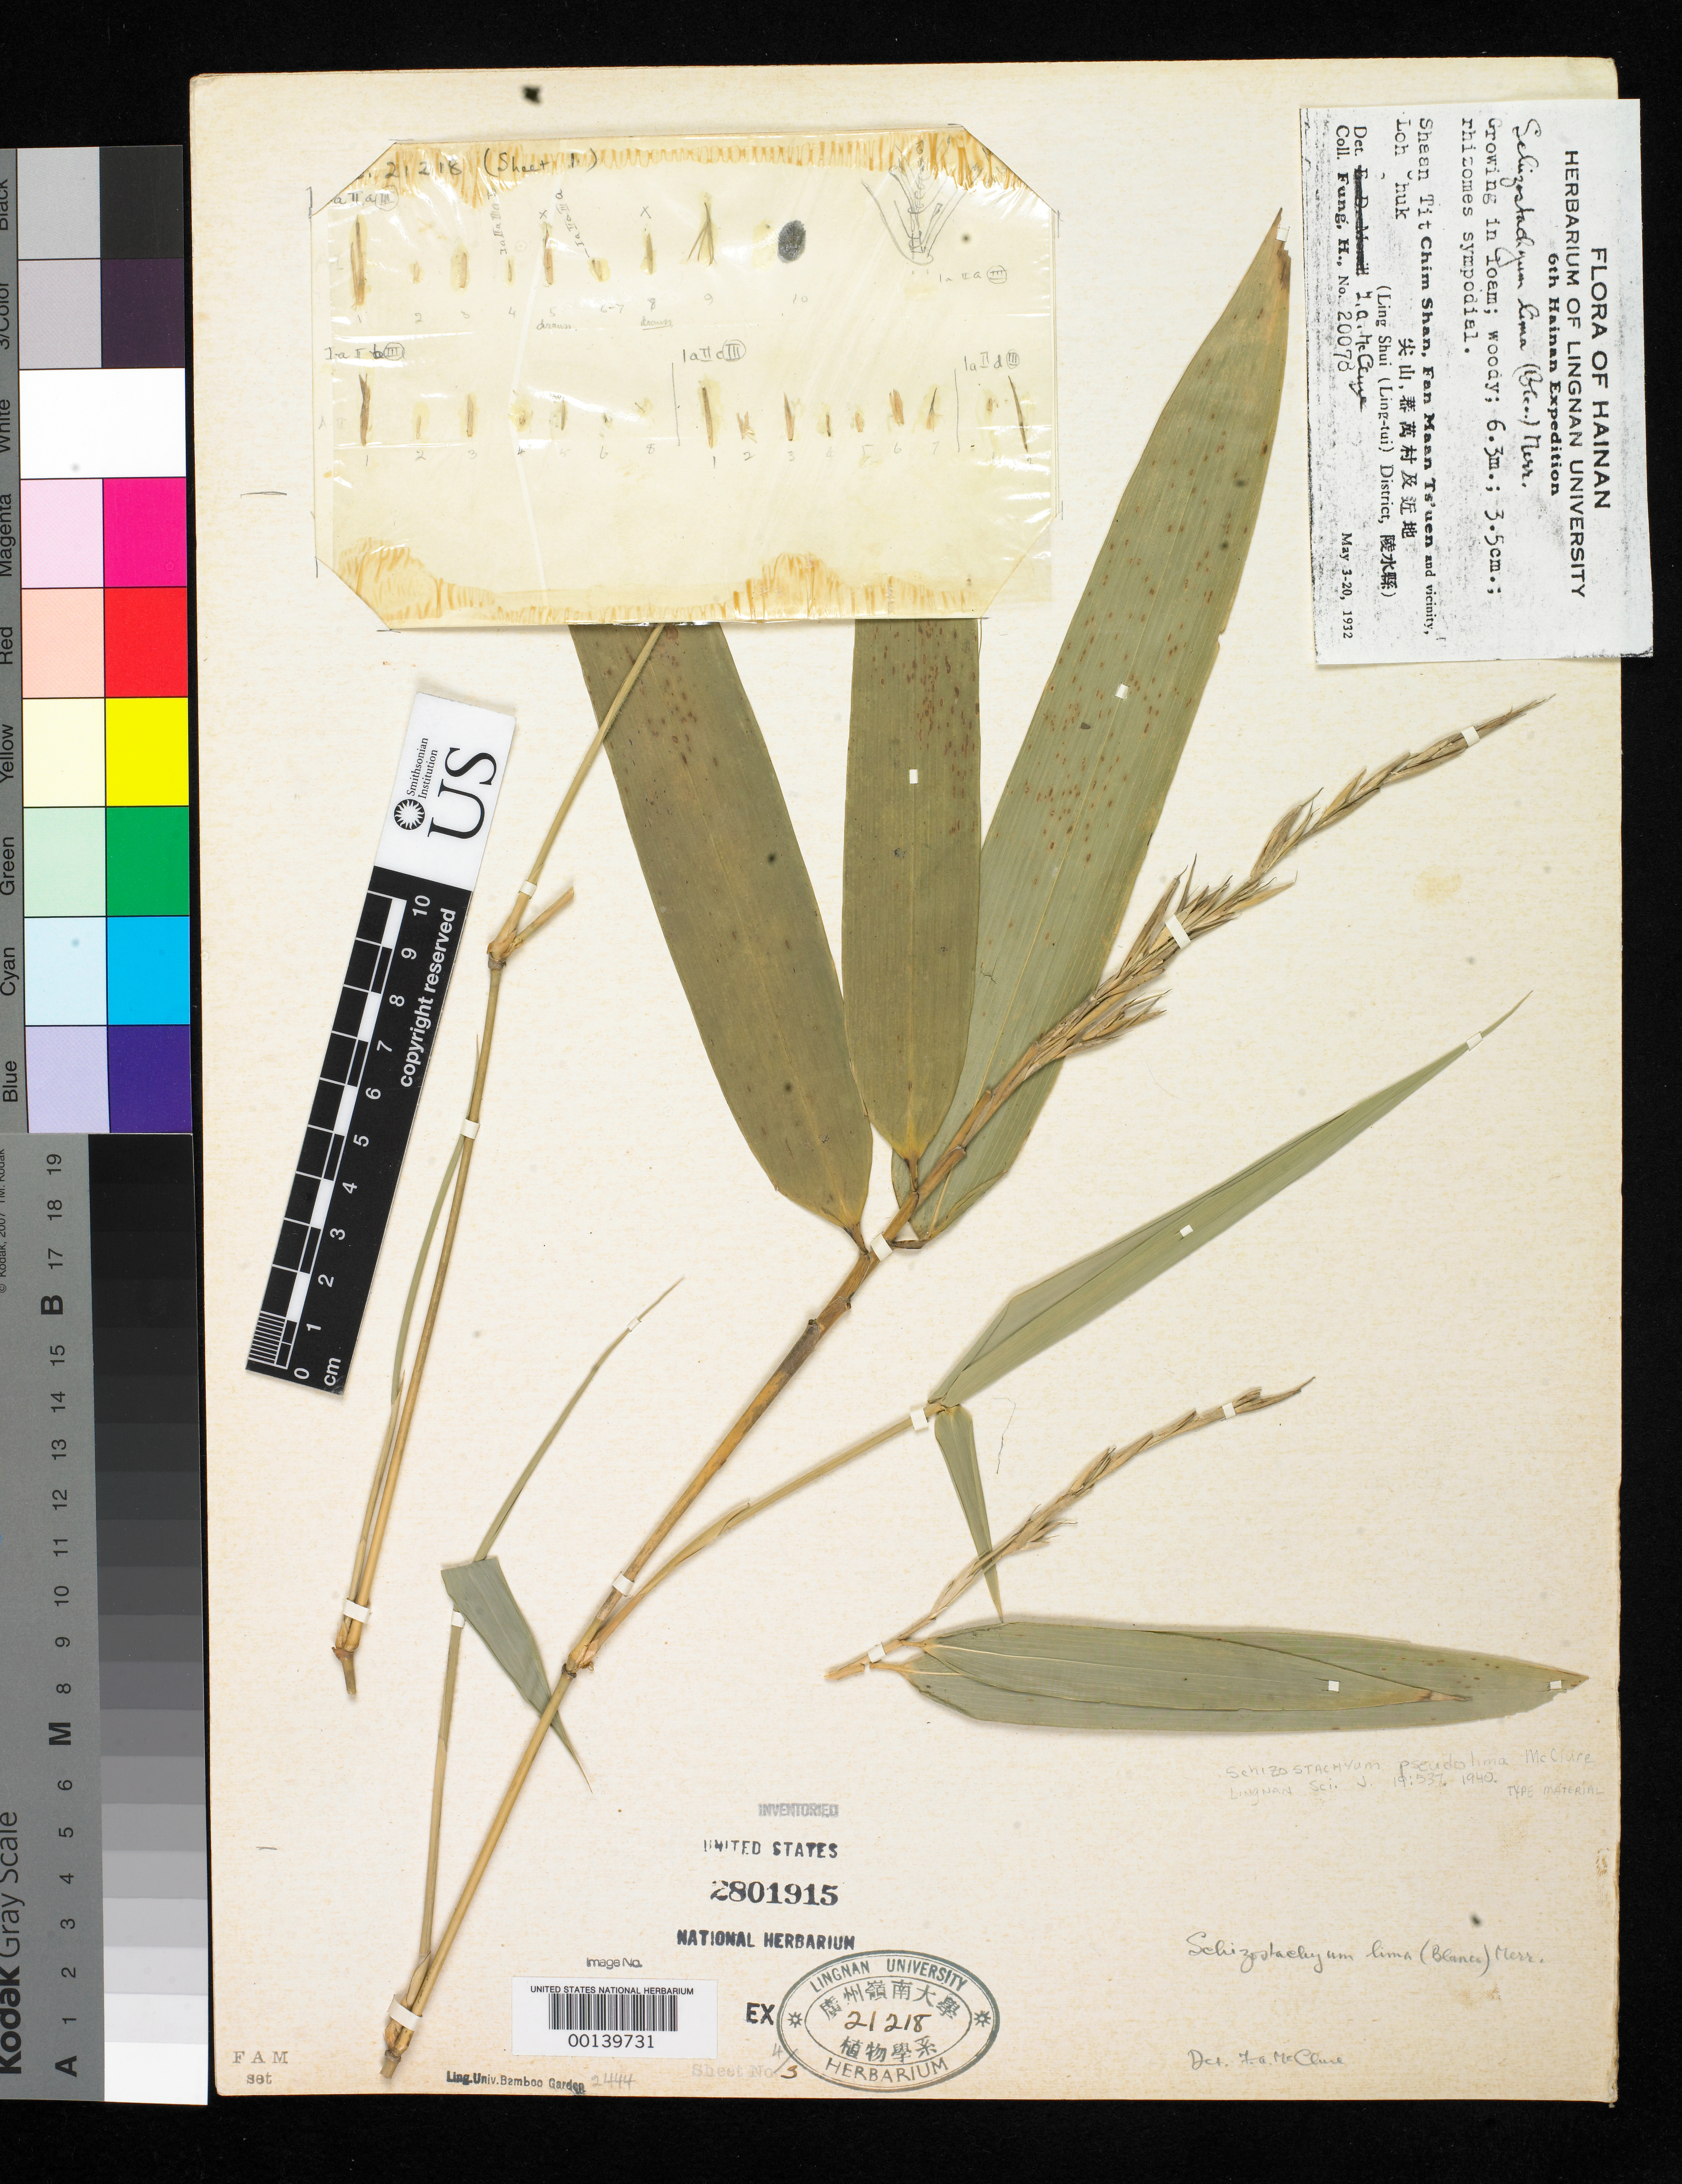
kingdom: Plantae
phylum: Tracheophyta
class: Liliopsida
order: Poales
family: Poaceae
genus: Schizostachyum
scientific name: Schizostachyum pseudolima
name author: McClure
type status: Isotype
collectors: H. L. Fung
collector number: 20078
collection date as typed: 03 May 1932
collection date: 1932-05-03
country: China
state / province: Hainan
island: Hainan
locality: Chim Shan, Fan Maan Ts'uen.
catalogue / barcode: US 2801915